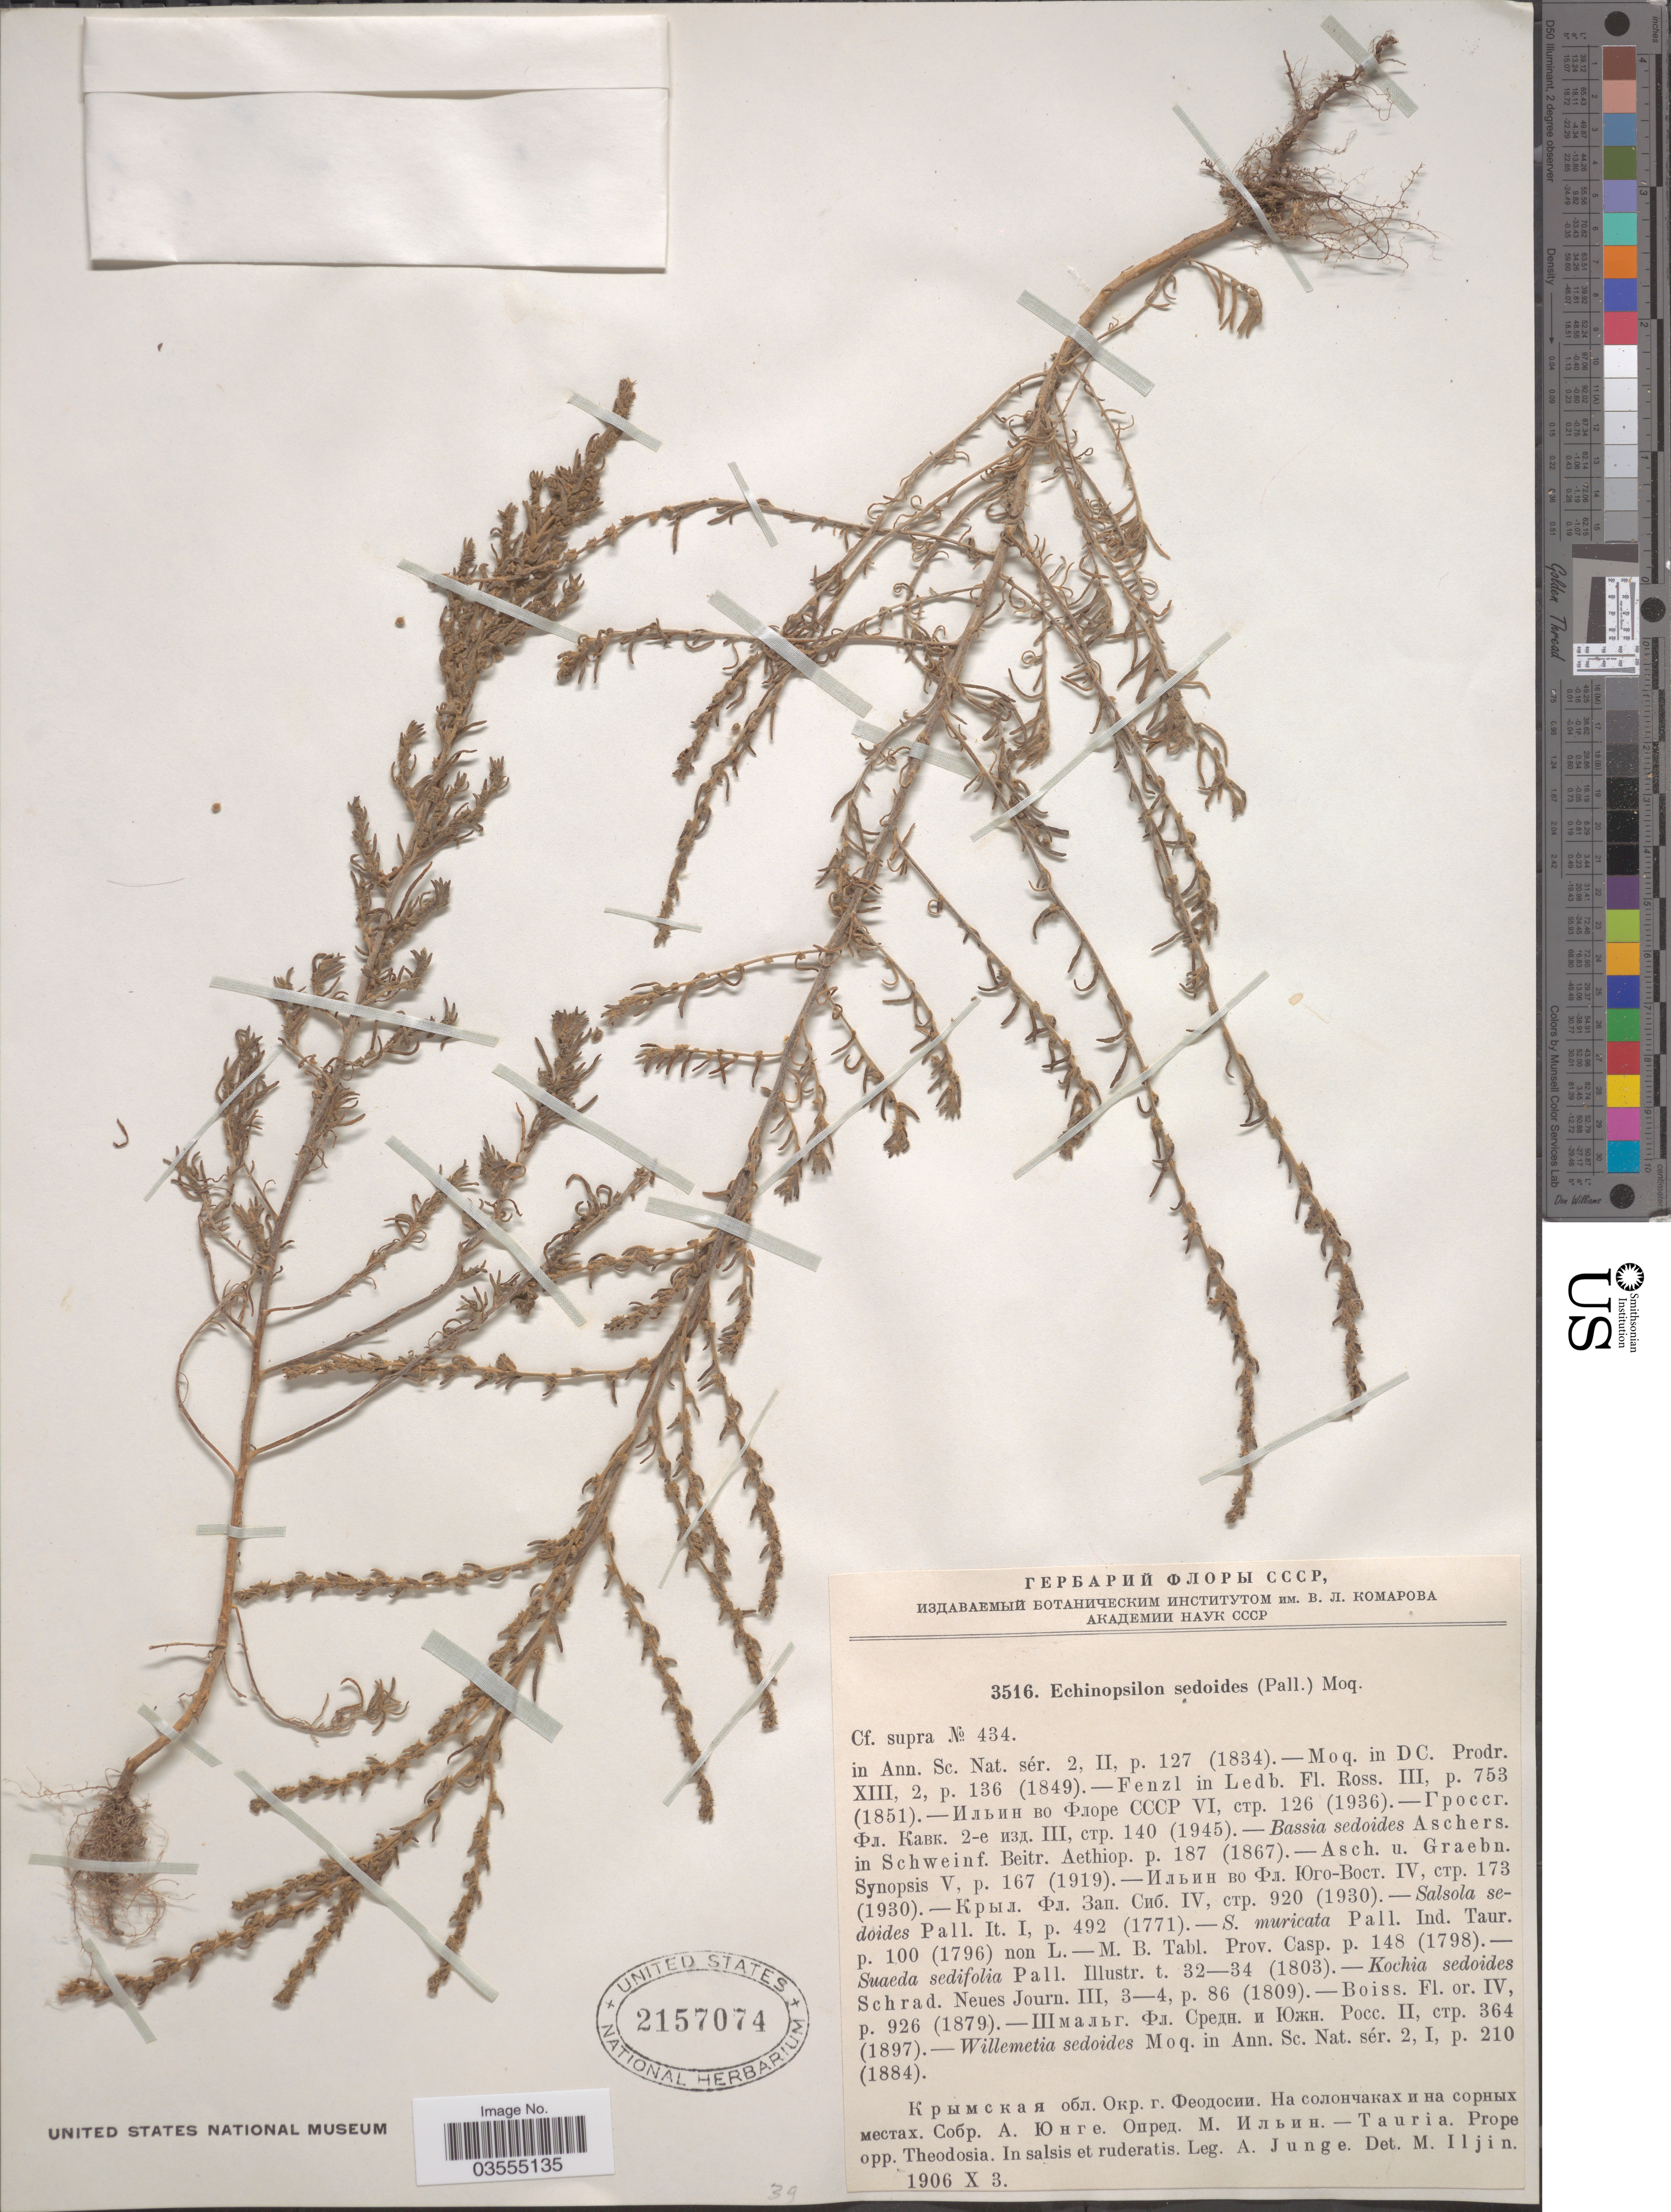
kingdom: Plantae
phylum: Tracheophyta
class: Magnoliopsida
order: Caryophyllales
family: Amaranthaceae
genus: Grubovia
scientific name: Grubovia sedoides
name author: (Pall.) G.L. Chu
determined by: Strong, Mark T., (BOT), Smithsonian Institution - National Museum of Natural History (UNITED STATES)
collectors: A. Junge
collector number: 3516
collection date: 1906-10-03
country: Ukraine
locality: X. Tauria. Prope opp. Theodosia. In salsis et ruderatis.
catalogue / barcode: US 2157074